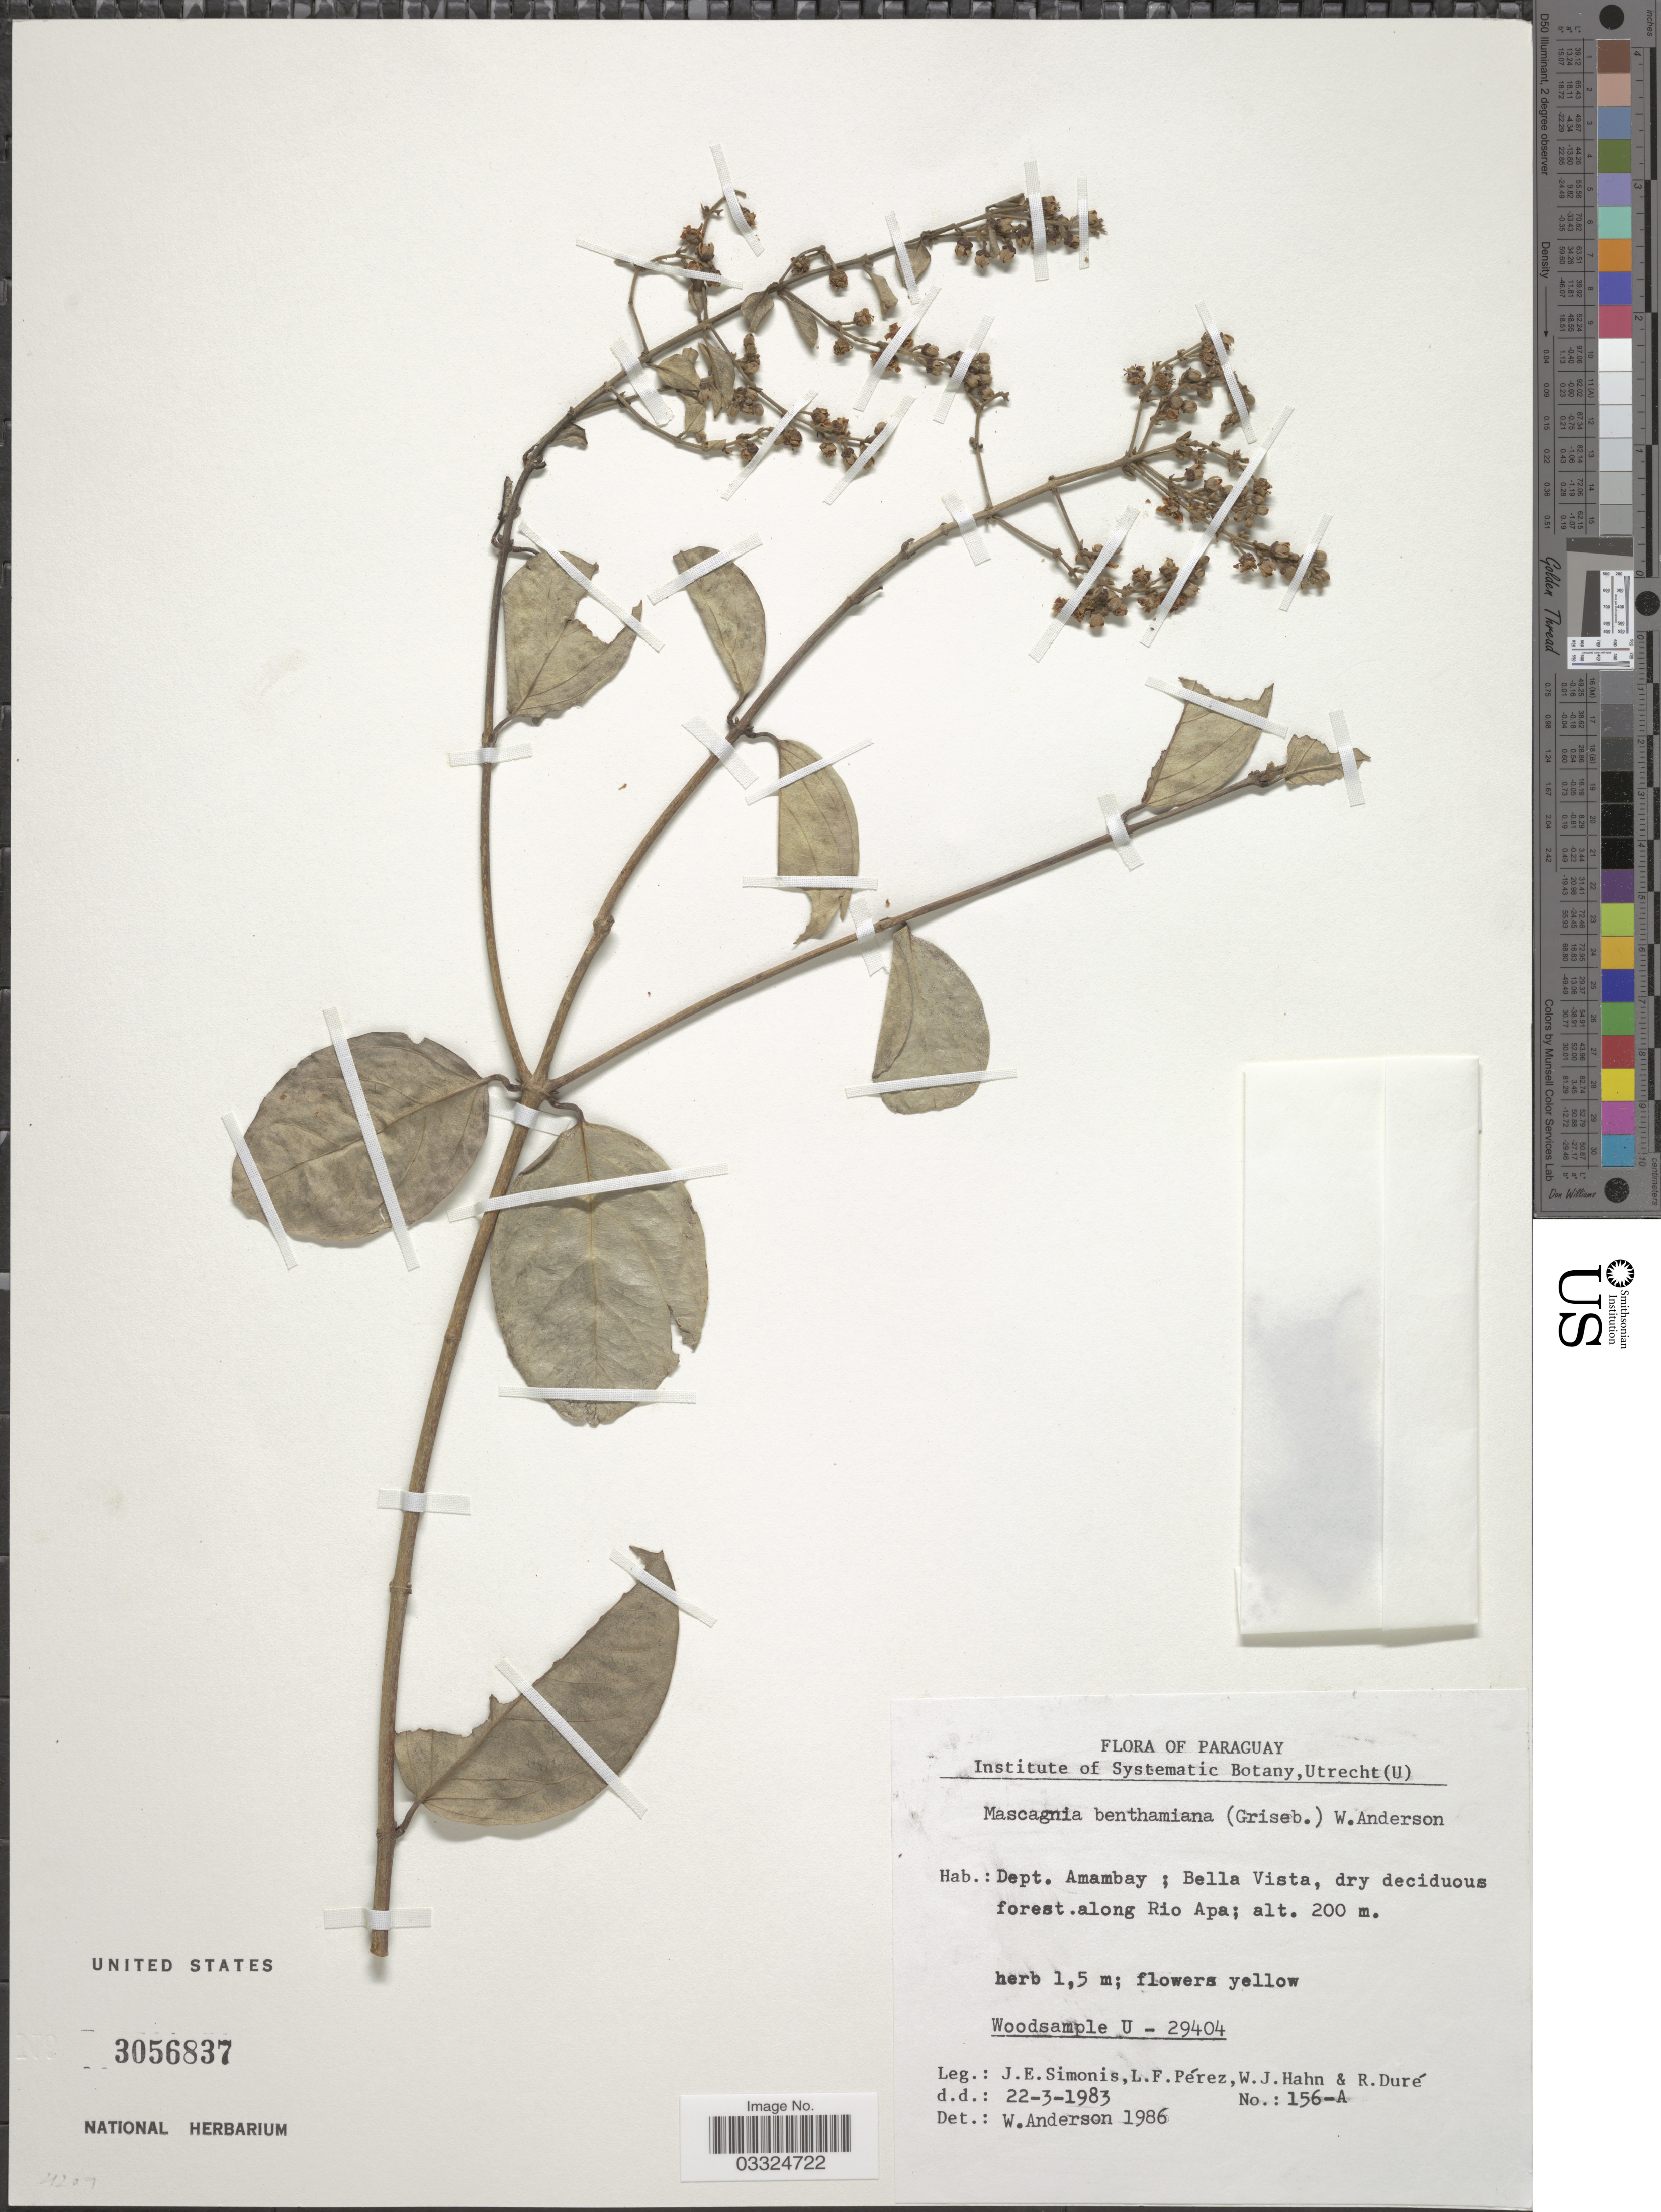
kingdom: Plantae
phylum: Tracheophyta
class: Magnoliopsida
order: Malpighiales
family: Malpighiaceae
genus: Niedenzuella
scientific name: Niedenzuella stannea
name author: (Griseb.) W.R. Anderson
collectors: J. E. Simonis, L. Perez, W. J. Hahn & R. Duré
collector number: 156-A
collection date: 1983-03-22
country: Paraguay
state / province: Amambay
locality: Dept. Amambay; Bella Vista. Along Rio Apa.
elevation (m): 200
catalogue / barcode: US 3056837